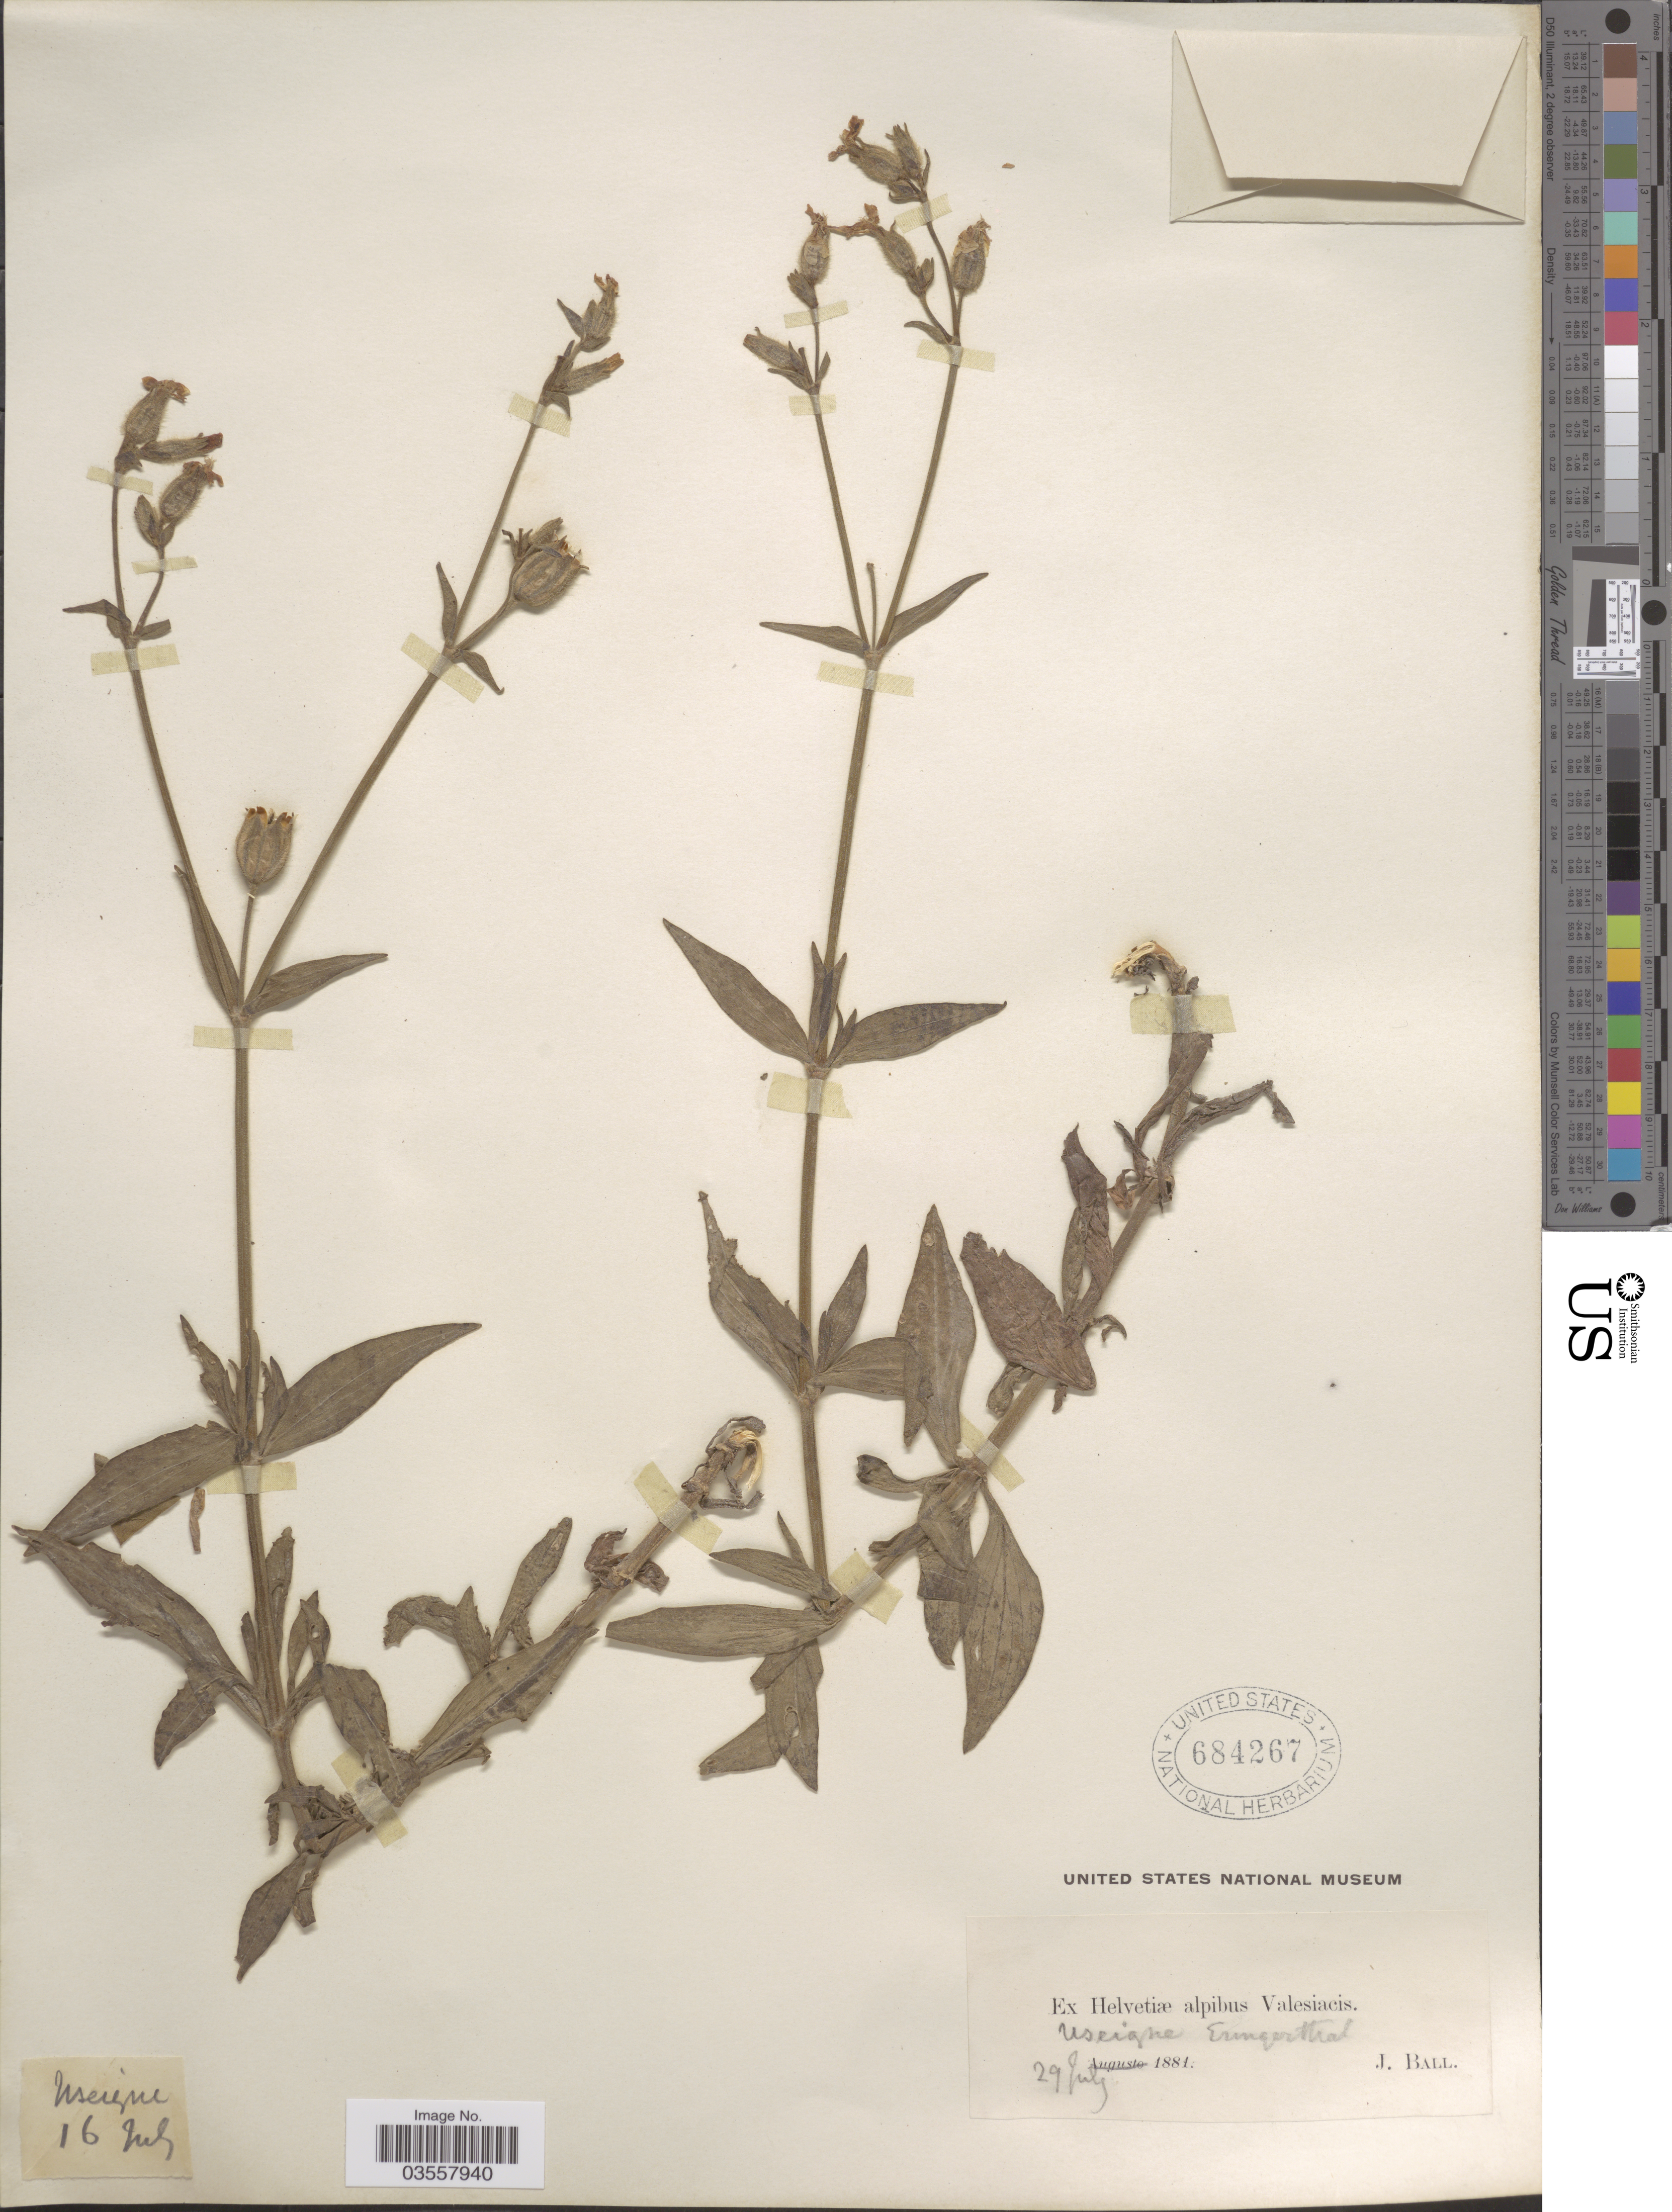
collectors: J. Ball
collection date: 1881-07-29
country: Switzerland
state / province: Valais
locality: Ex Helvetiæ alpibus Valesiacis. Useigne Emgerthal.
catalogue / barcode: US 684267